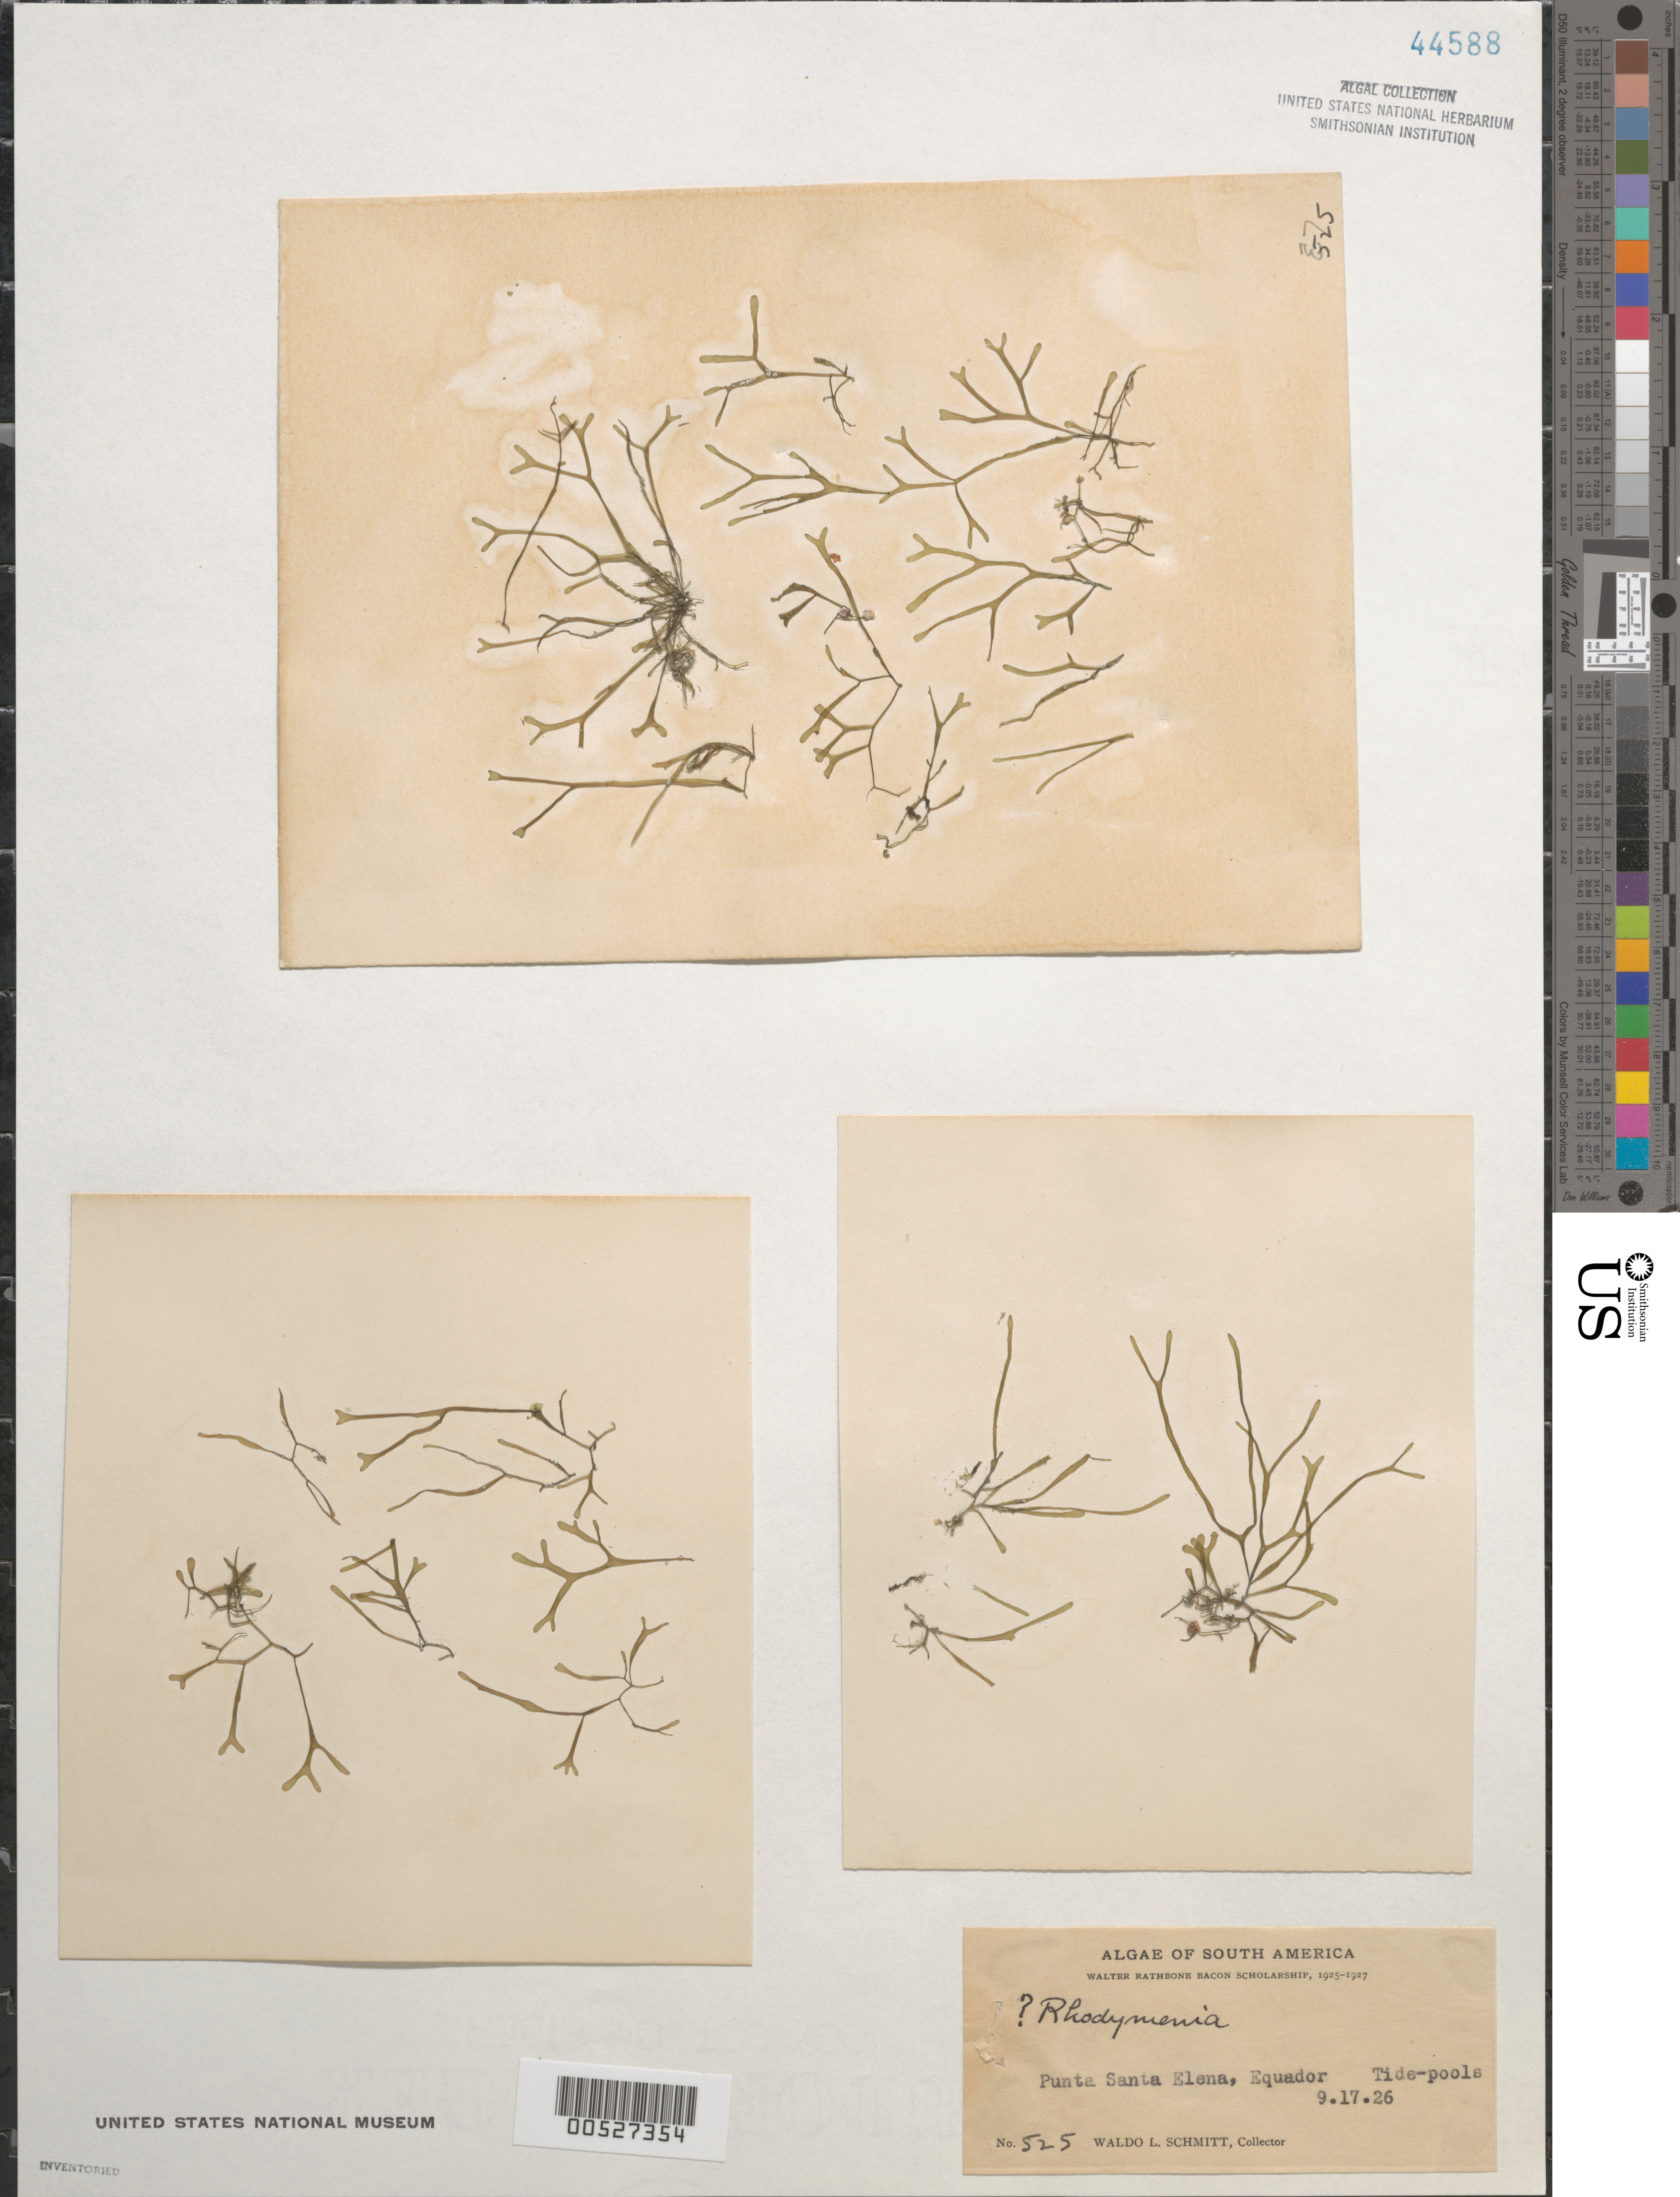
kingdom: Plantae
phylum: Rhodophyta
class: Florideophyceae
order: Rhodymeniales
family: Rhodymeniaceae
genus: Rhodymenia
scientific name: Rhodymenia sp.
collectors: W. L. Schmitt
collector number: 525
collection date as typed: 17 Sep 1926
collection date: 1926-09-17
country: Ecuador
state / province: Guayas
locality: Punta Santa Elena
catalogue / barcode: US 44588